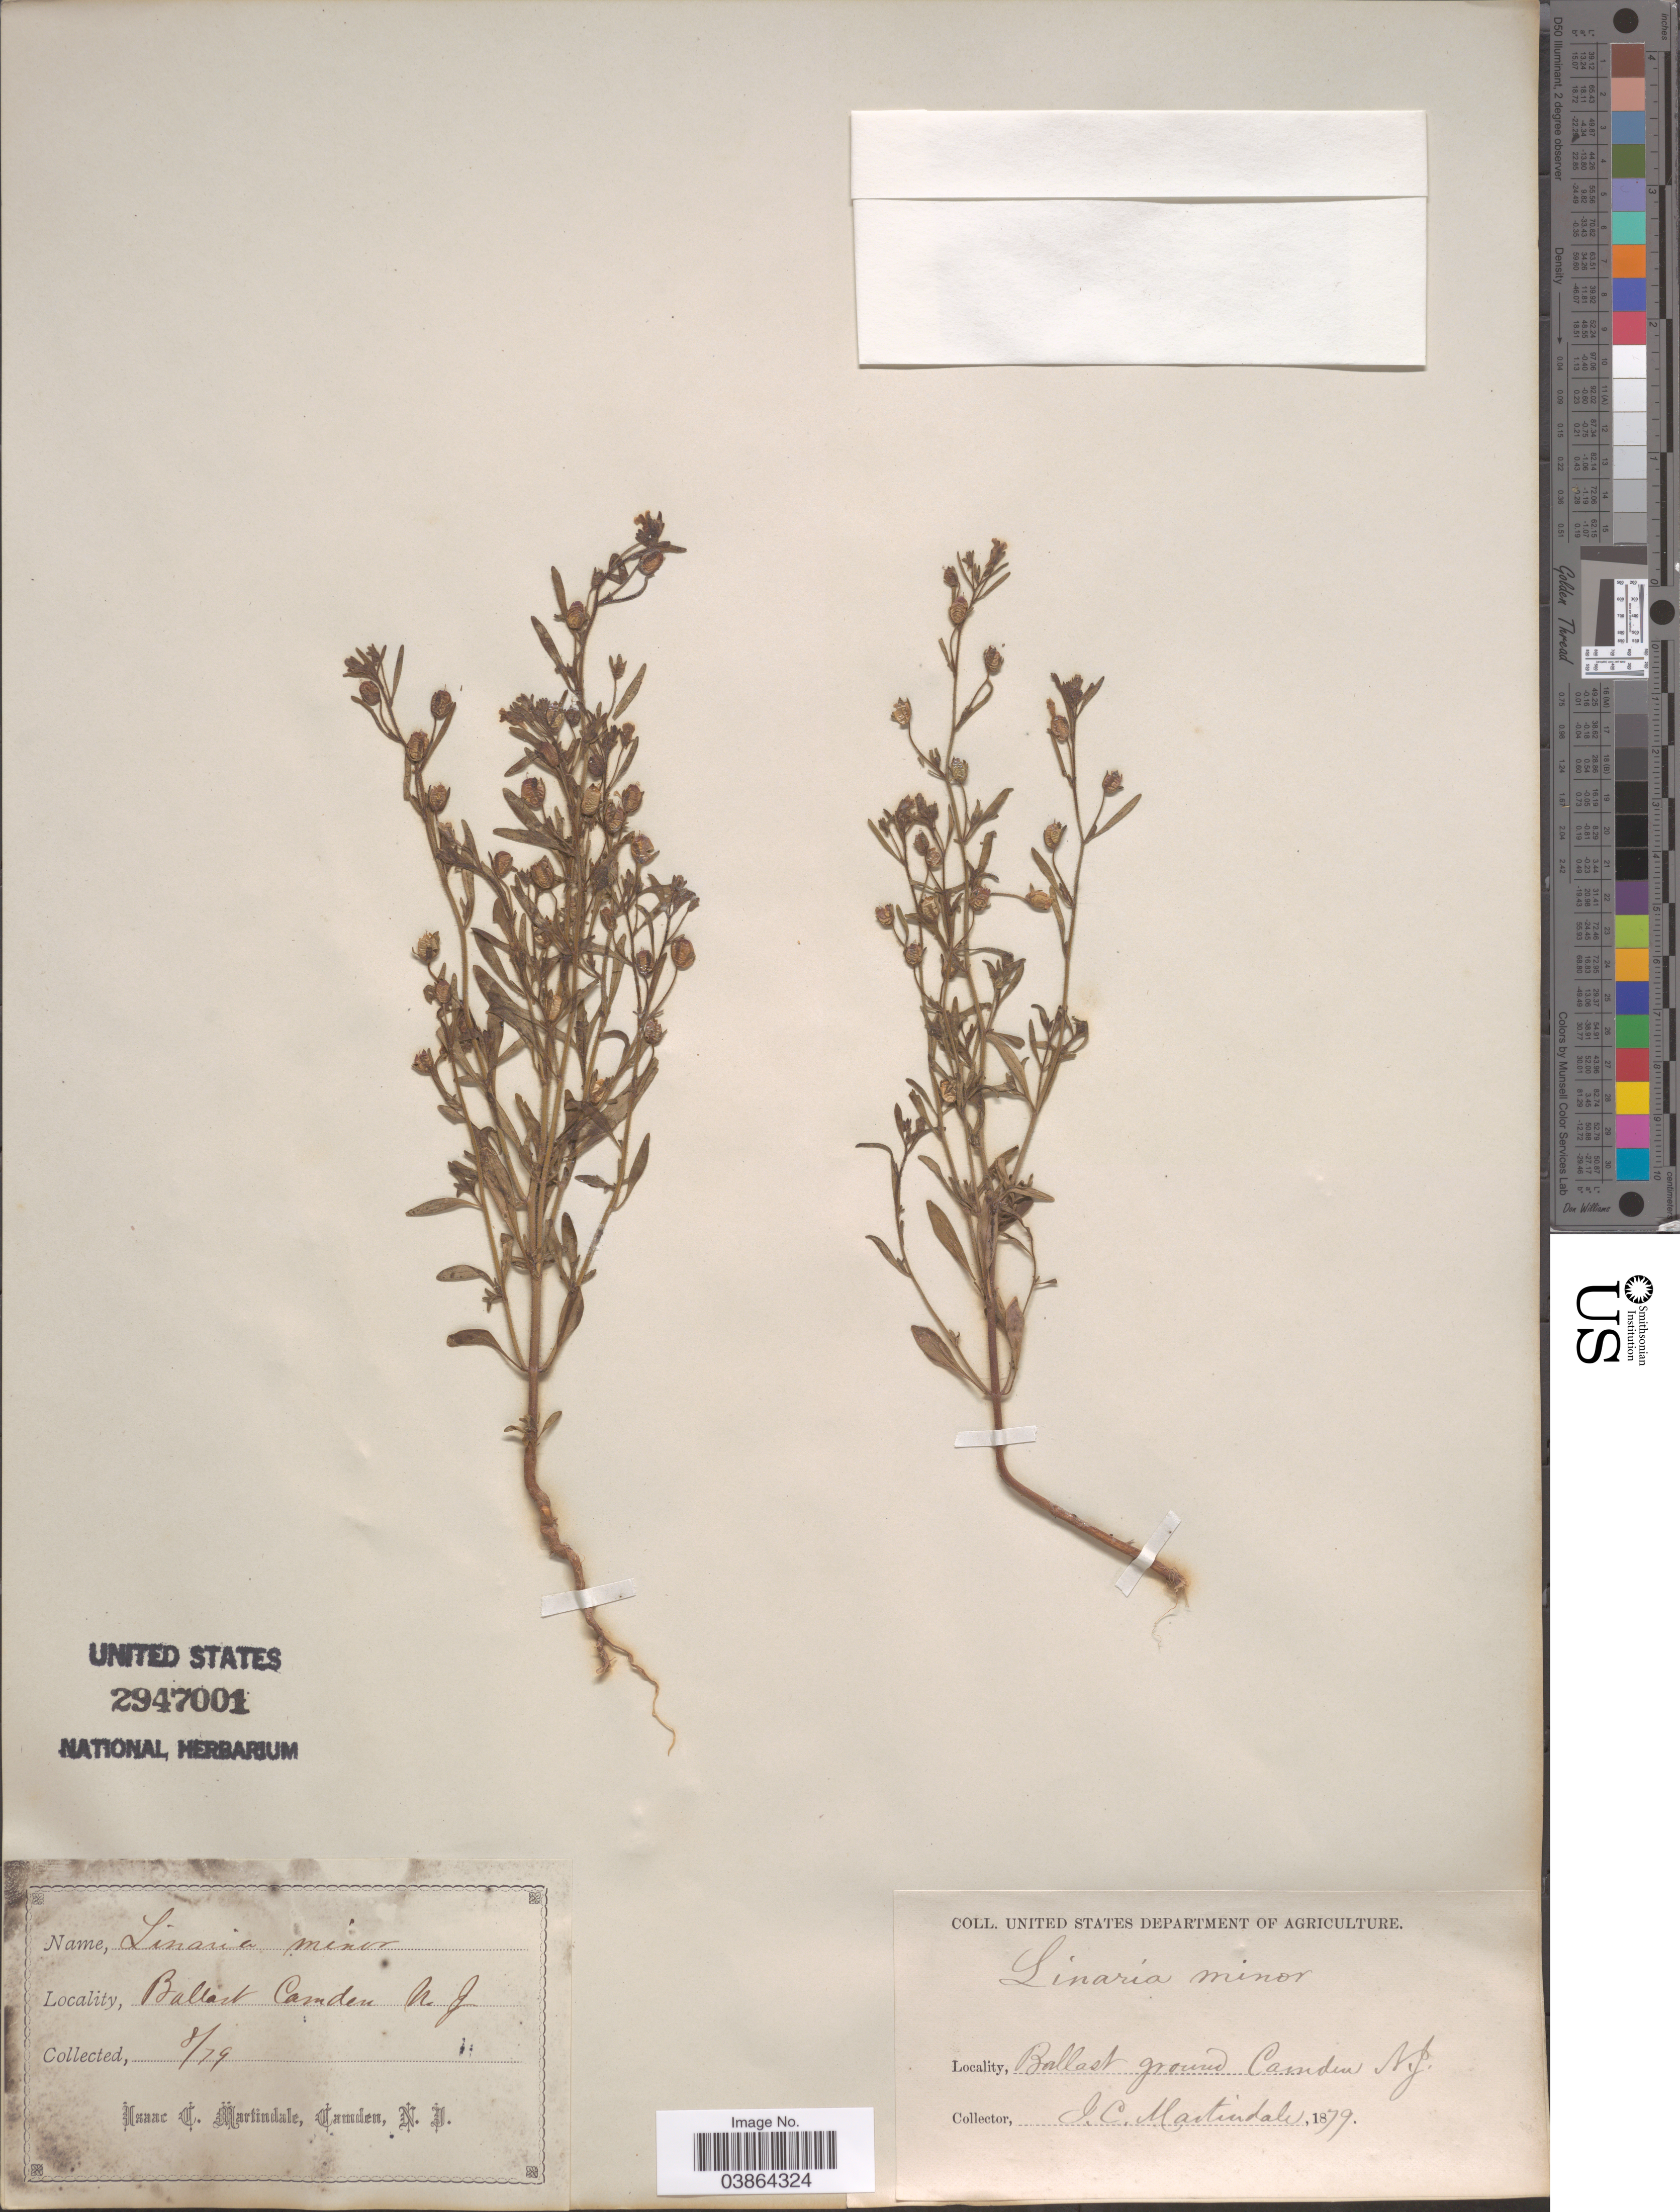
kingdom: Plantae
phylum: Tracheophyta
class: Magnoliopsida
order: Lamiales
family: Plantaginaceae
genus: Chaenorrhinum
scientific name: Chaenorrhinum minor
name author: (L.) Lange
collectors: I. C. Martindale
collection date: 1879-08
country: United States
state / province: New Jersey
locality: Camden.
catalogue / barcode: US 2947001